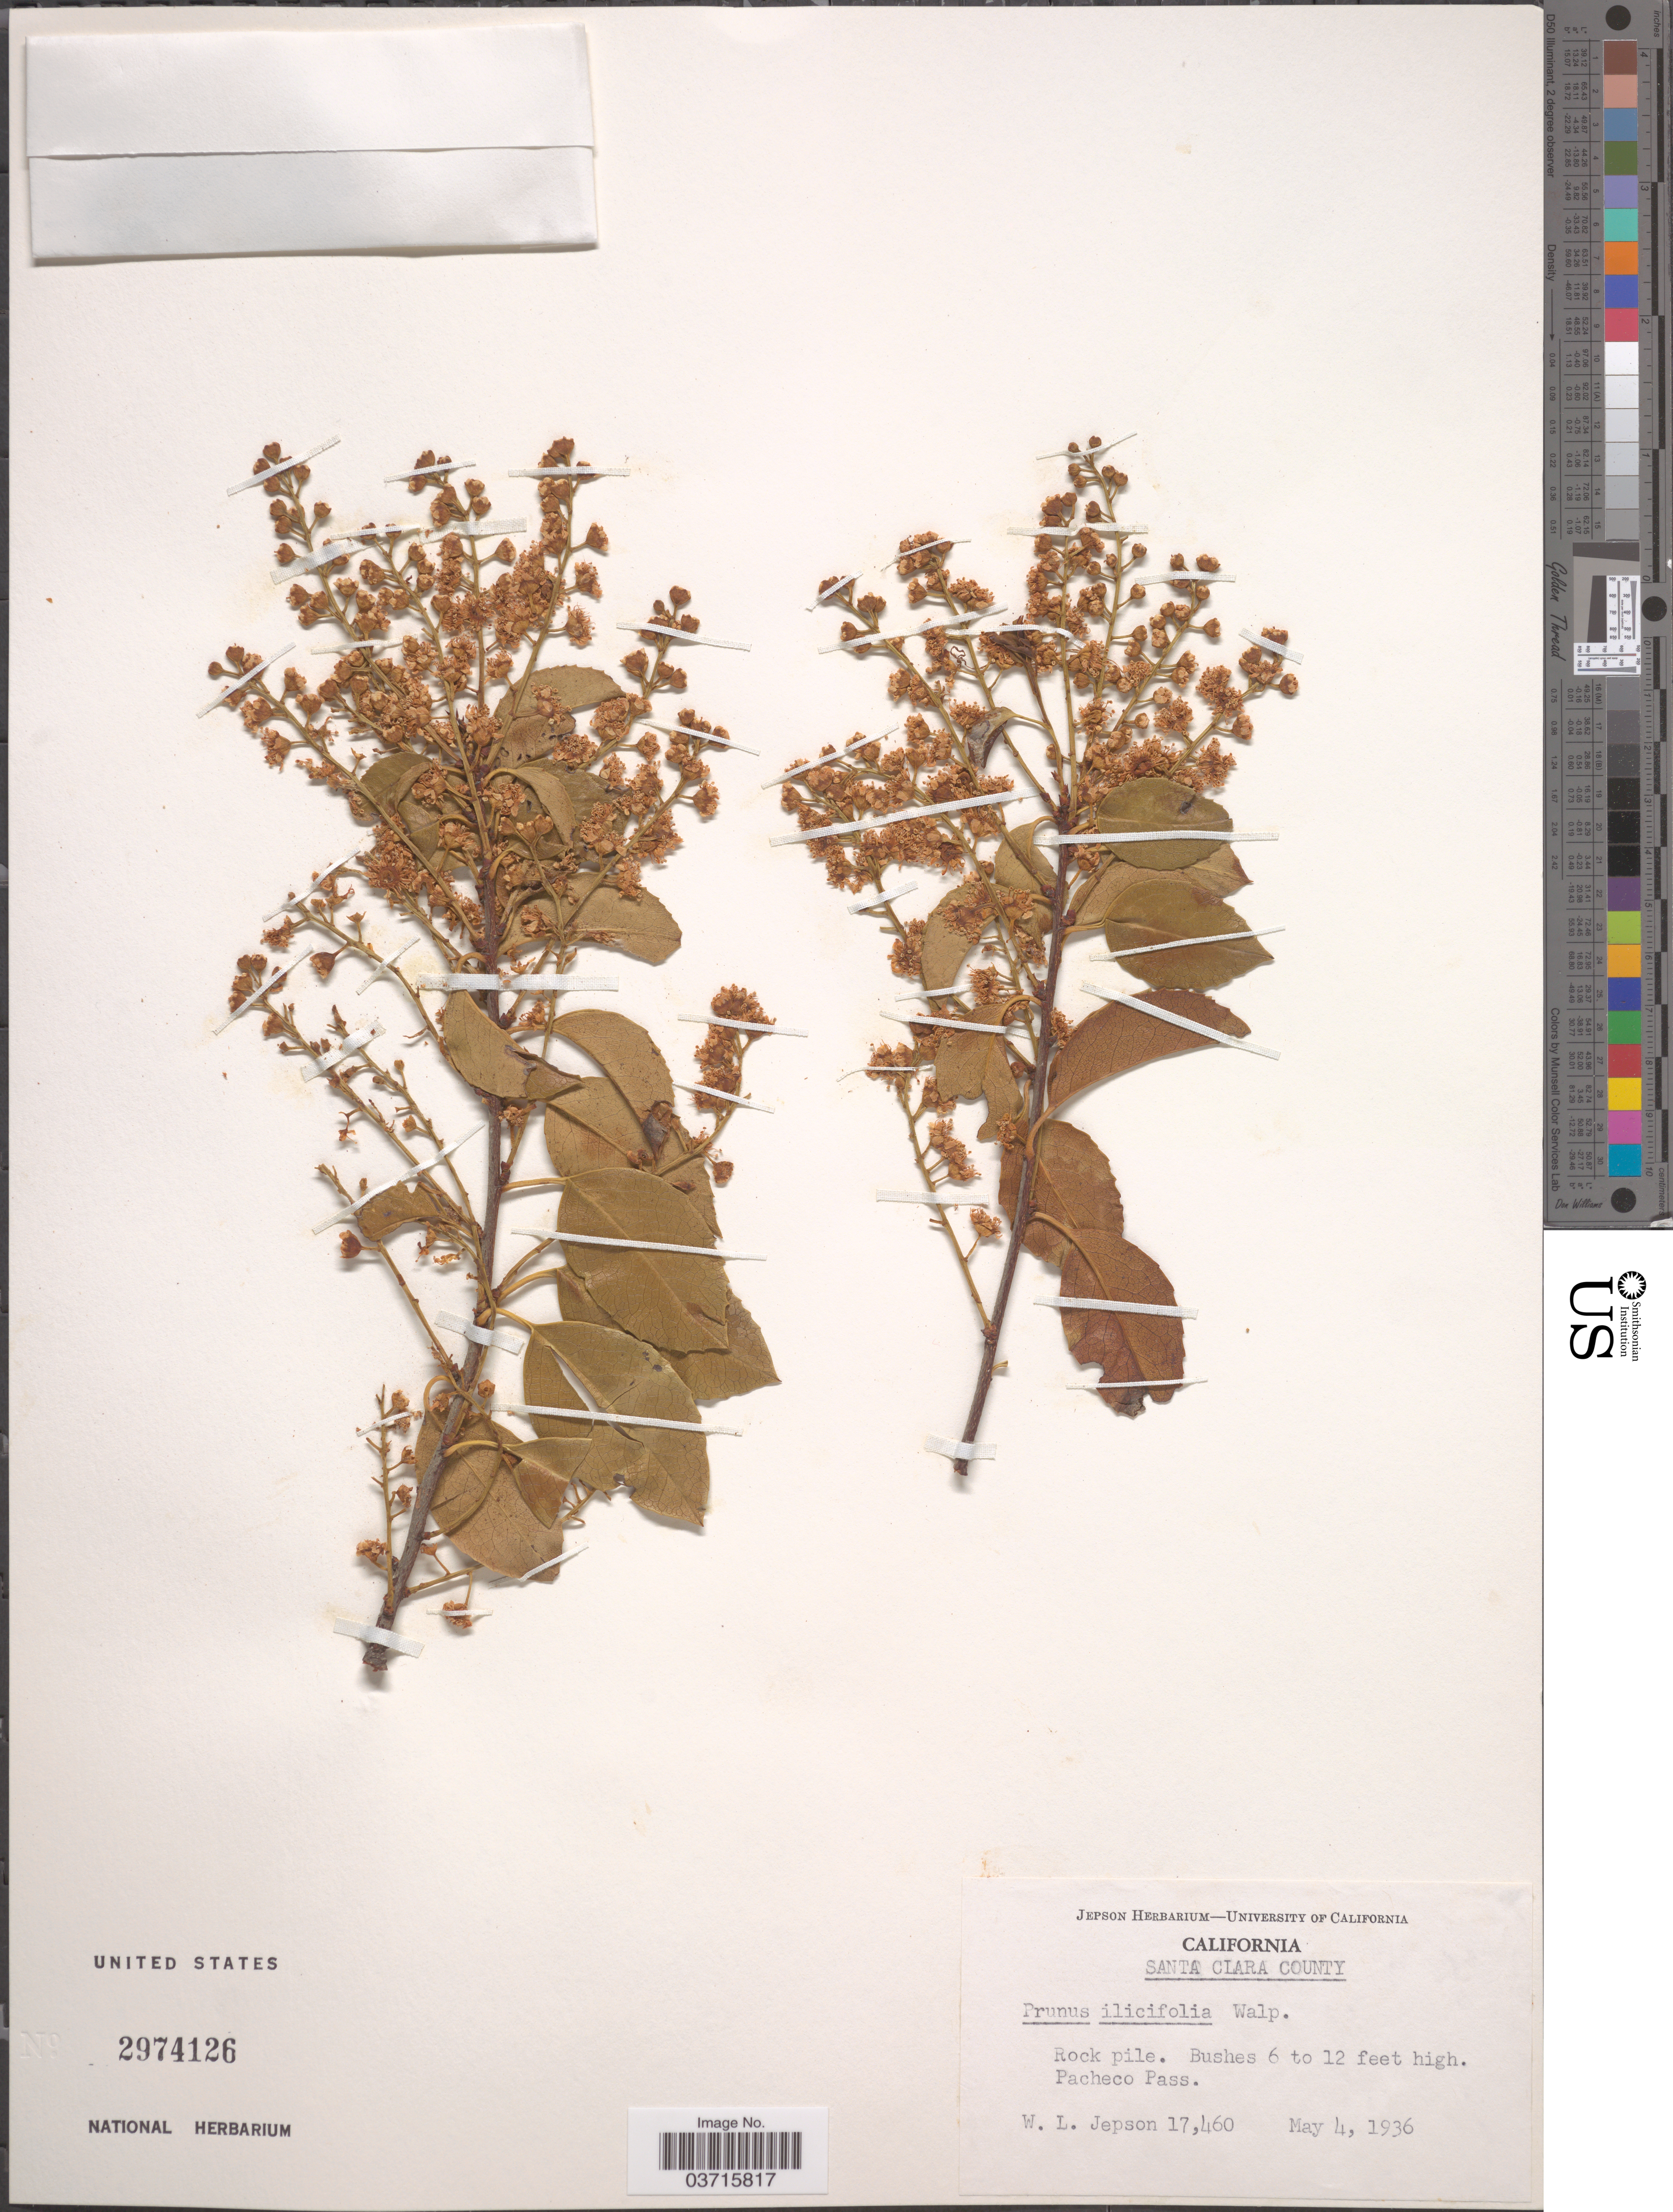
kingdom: Plantae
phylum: Tracheophyta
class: Magnoliopsida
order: Rosales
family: Rosaceae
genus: Prunus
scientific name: Prunus ilicifolia var. ilicifolia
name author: (Nutt. ex Hook. & Arn.) D. Dietr.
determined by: Strong, Mark T., (BOT), Smithsonian Institution - National Museum of Natural History (UNITED STATES)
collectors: W. L. Jepson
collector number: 17460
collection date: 1936-05-04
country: United States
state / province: California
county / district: Santa Clara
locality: Santa Clara County. Pacheco Pass.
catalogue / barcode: US 2974126